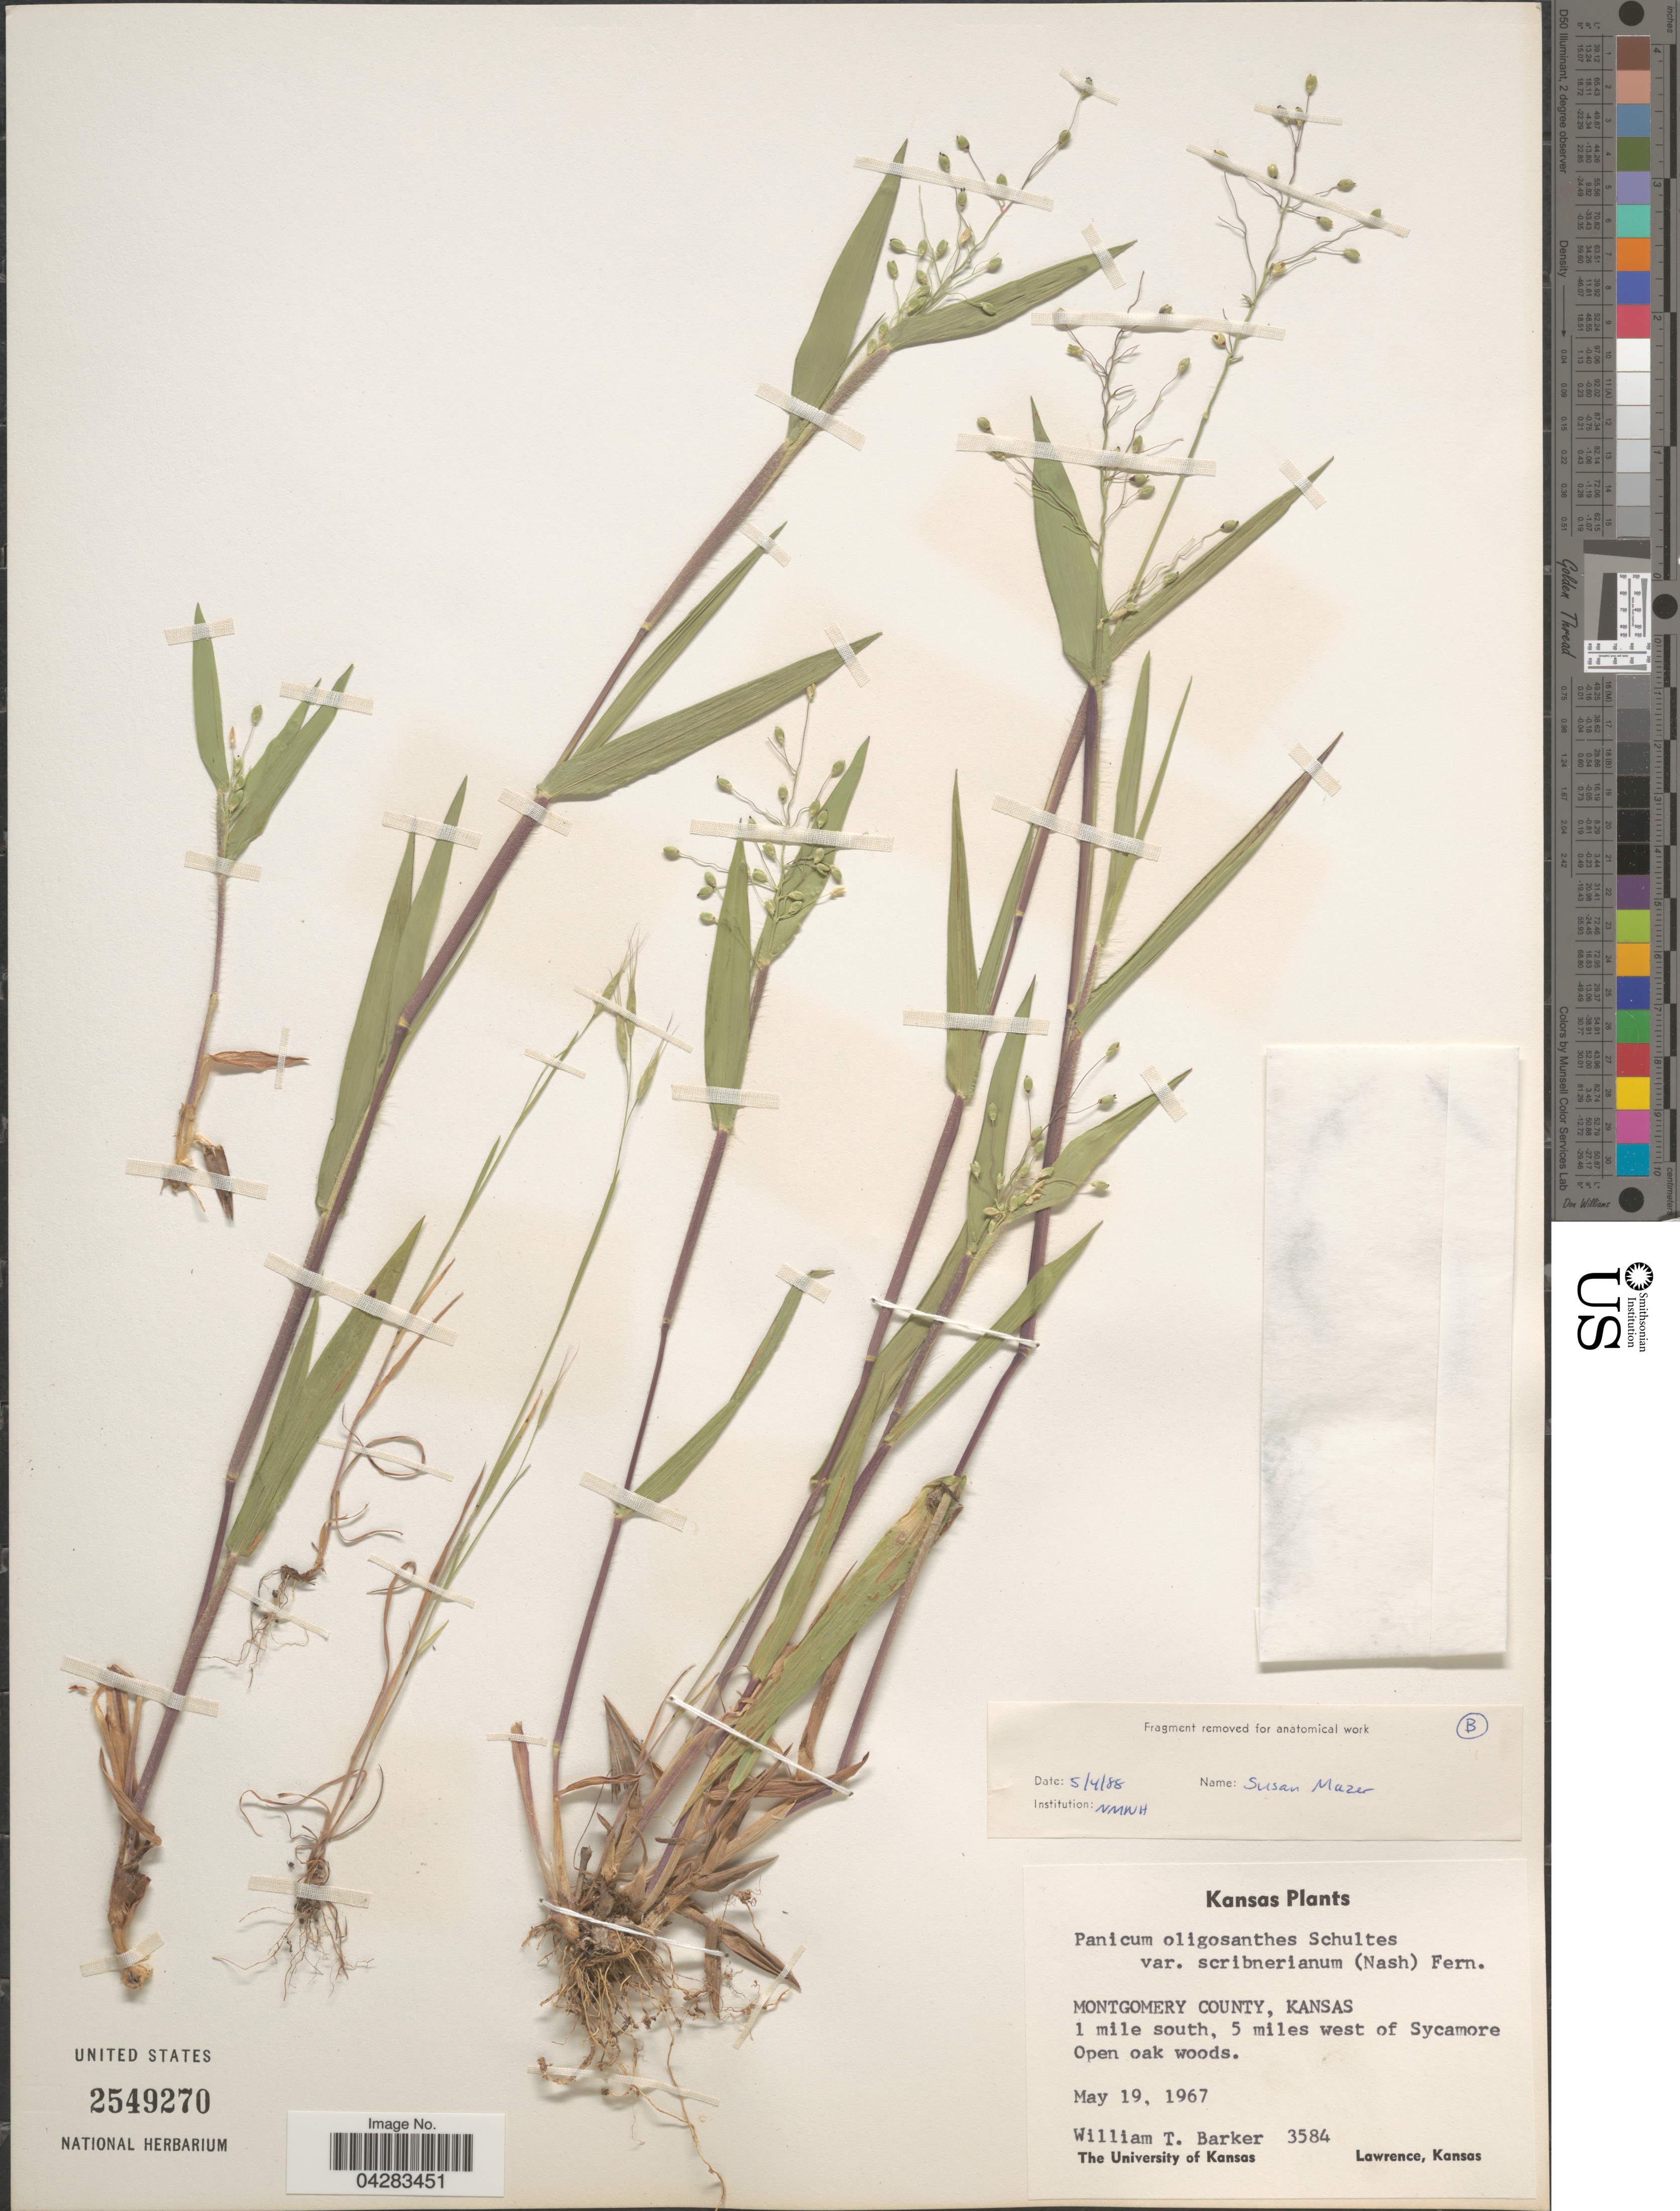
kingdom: Plantae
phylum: Tracheophyta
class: Liliopsida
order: Poales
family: Poaceae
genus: Dichanthelium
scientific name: Dichanthelium oligosanthes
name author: (Schult.) Gould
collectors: W. T. Barker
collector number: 3584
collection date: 1967-05-19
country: United States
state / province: Kansas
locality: Montgomery County. 1 mile south, 5 miles west of Sycamore.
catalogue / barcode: US 2549270